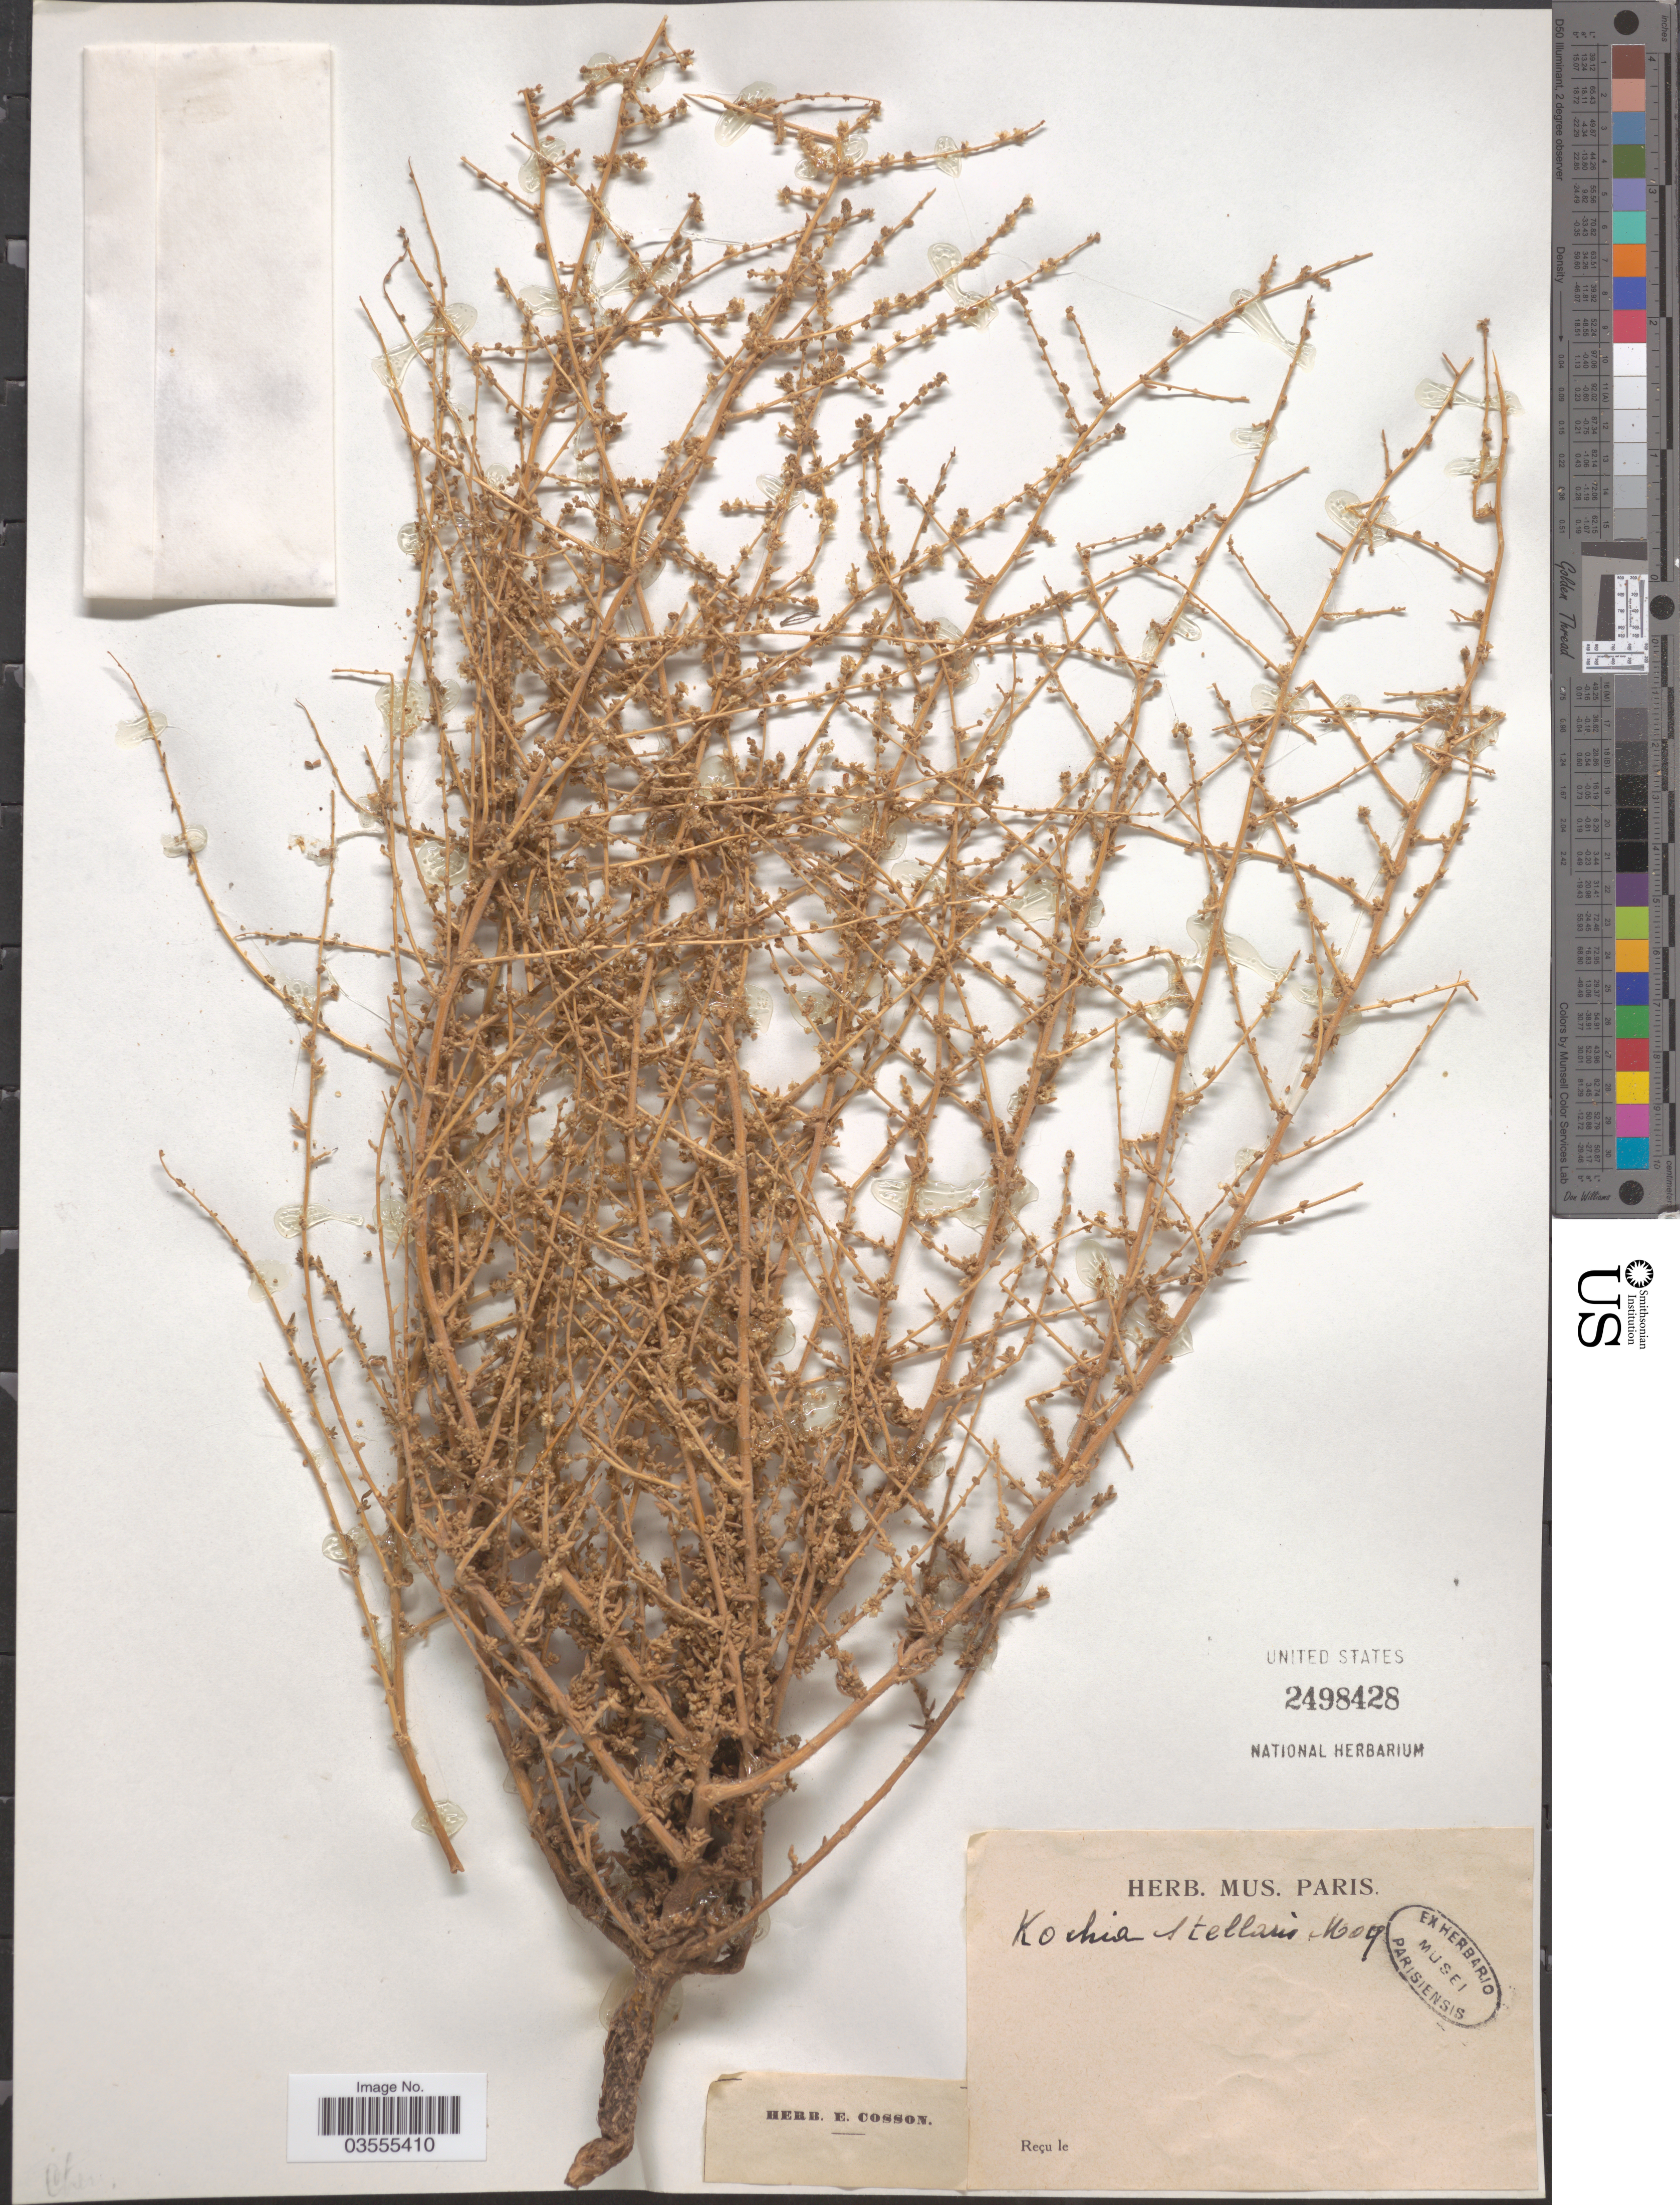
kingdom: Plantae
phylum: Tracheophyta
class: Magnoliopsida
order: Caryophyllales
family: Amaranthaceae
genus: Bassia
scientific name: Bassia stellaris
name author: (Moq.) Bornm.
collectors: ex herb. Mus. Paris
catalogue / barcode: US 2498428